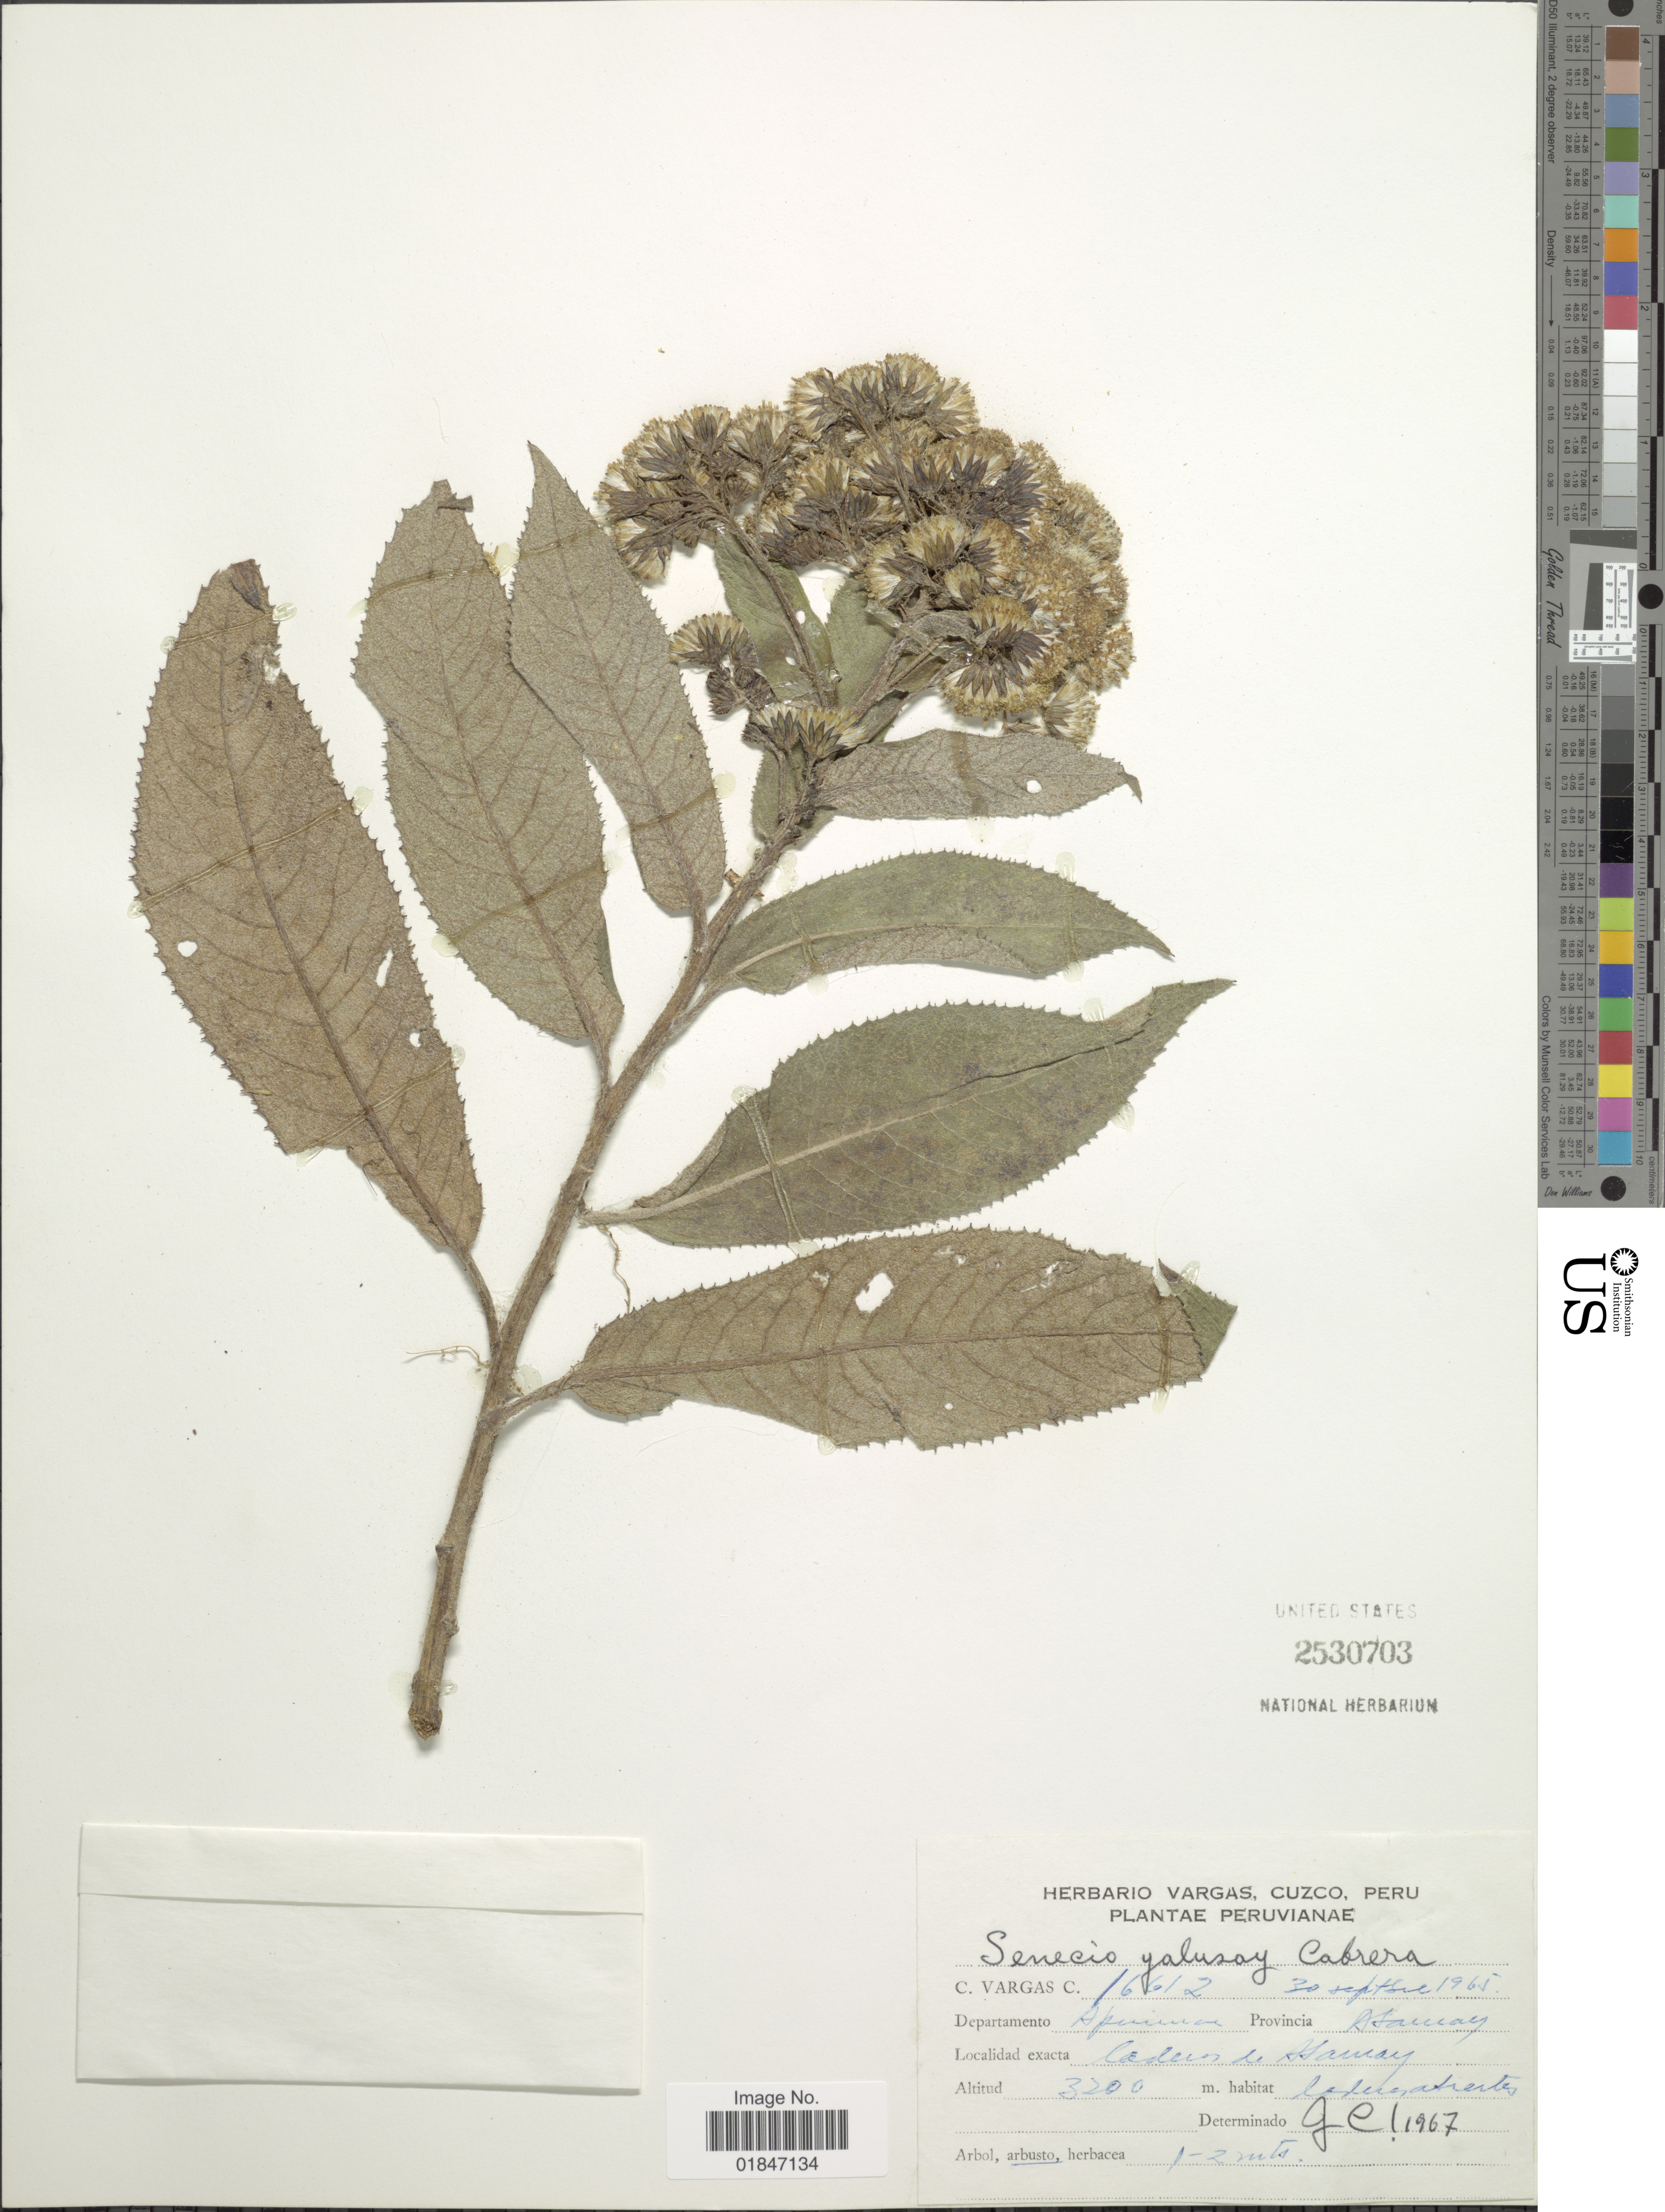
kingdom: Plantae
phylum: Tracheophyta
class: Magnoliopsida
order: Asterales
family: Asteraceae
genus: Dendrophorbium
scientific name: Dendrophorbium yalusay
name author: (Cabrera) C. Jeffrey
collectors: C. Vargas Calderón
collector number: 16612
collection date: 1965-09-30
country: Peru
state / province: Apurímac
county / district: Abancay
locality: Caderos de Abancay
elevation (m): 3200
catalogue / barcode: US 2530703